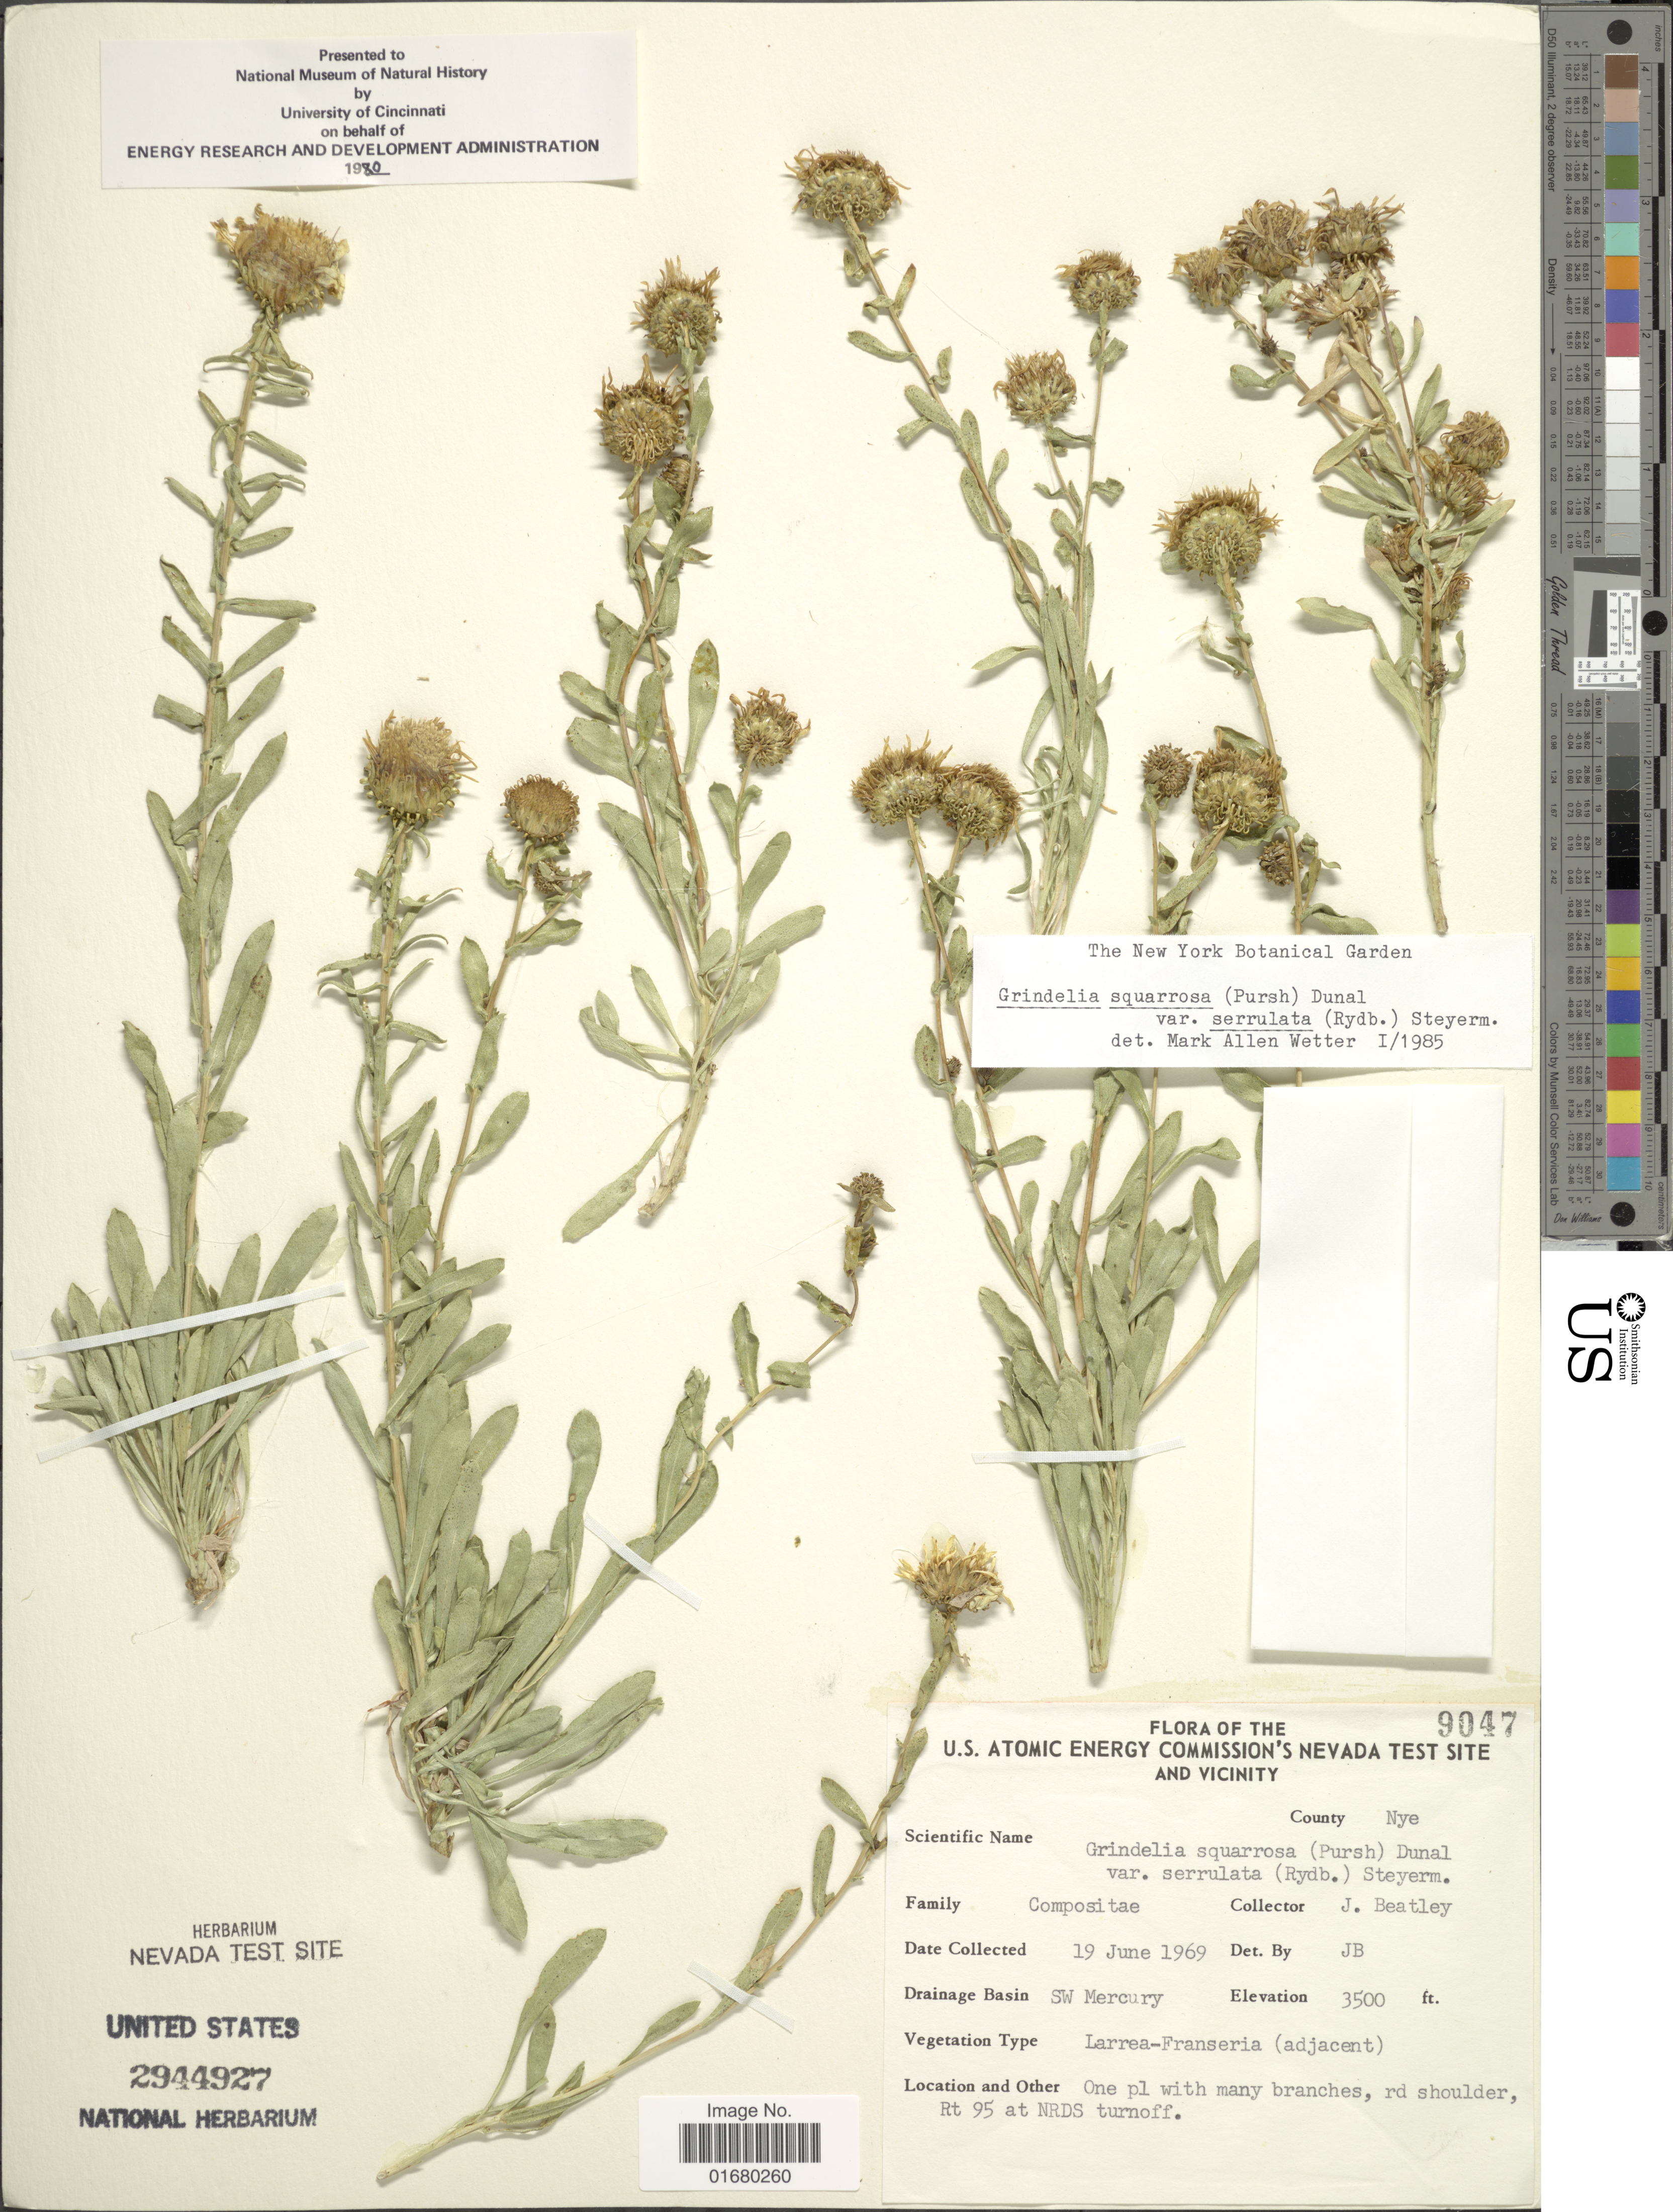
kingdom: Plantae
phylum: Tracheophyta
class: Magnoliopsida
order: Asterales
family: Asteraceae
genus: Grindelia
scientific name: Grindelia squarrosa var. serrulata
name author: (Rydb.) Steyerm.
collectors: J. C. Beatley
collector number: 9047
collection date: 1969-06-19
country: United States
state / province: Nevada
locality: U.S. Atomic Energy Commission's Nevada test site and Vicinity, Drainage Basin: SW Mercury, on pl with many branches, rd shoulder t 95 at NRDS turnoff County: Nye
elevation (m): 1067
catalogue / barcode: US 2944927